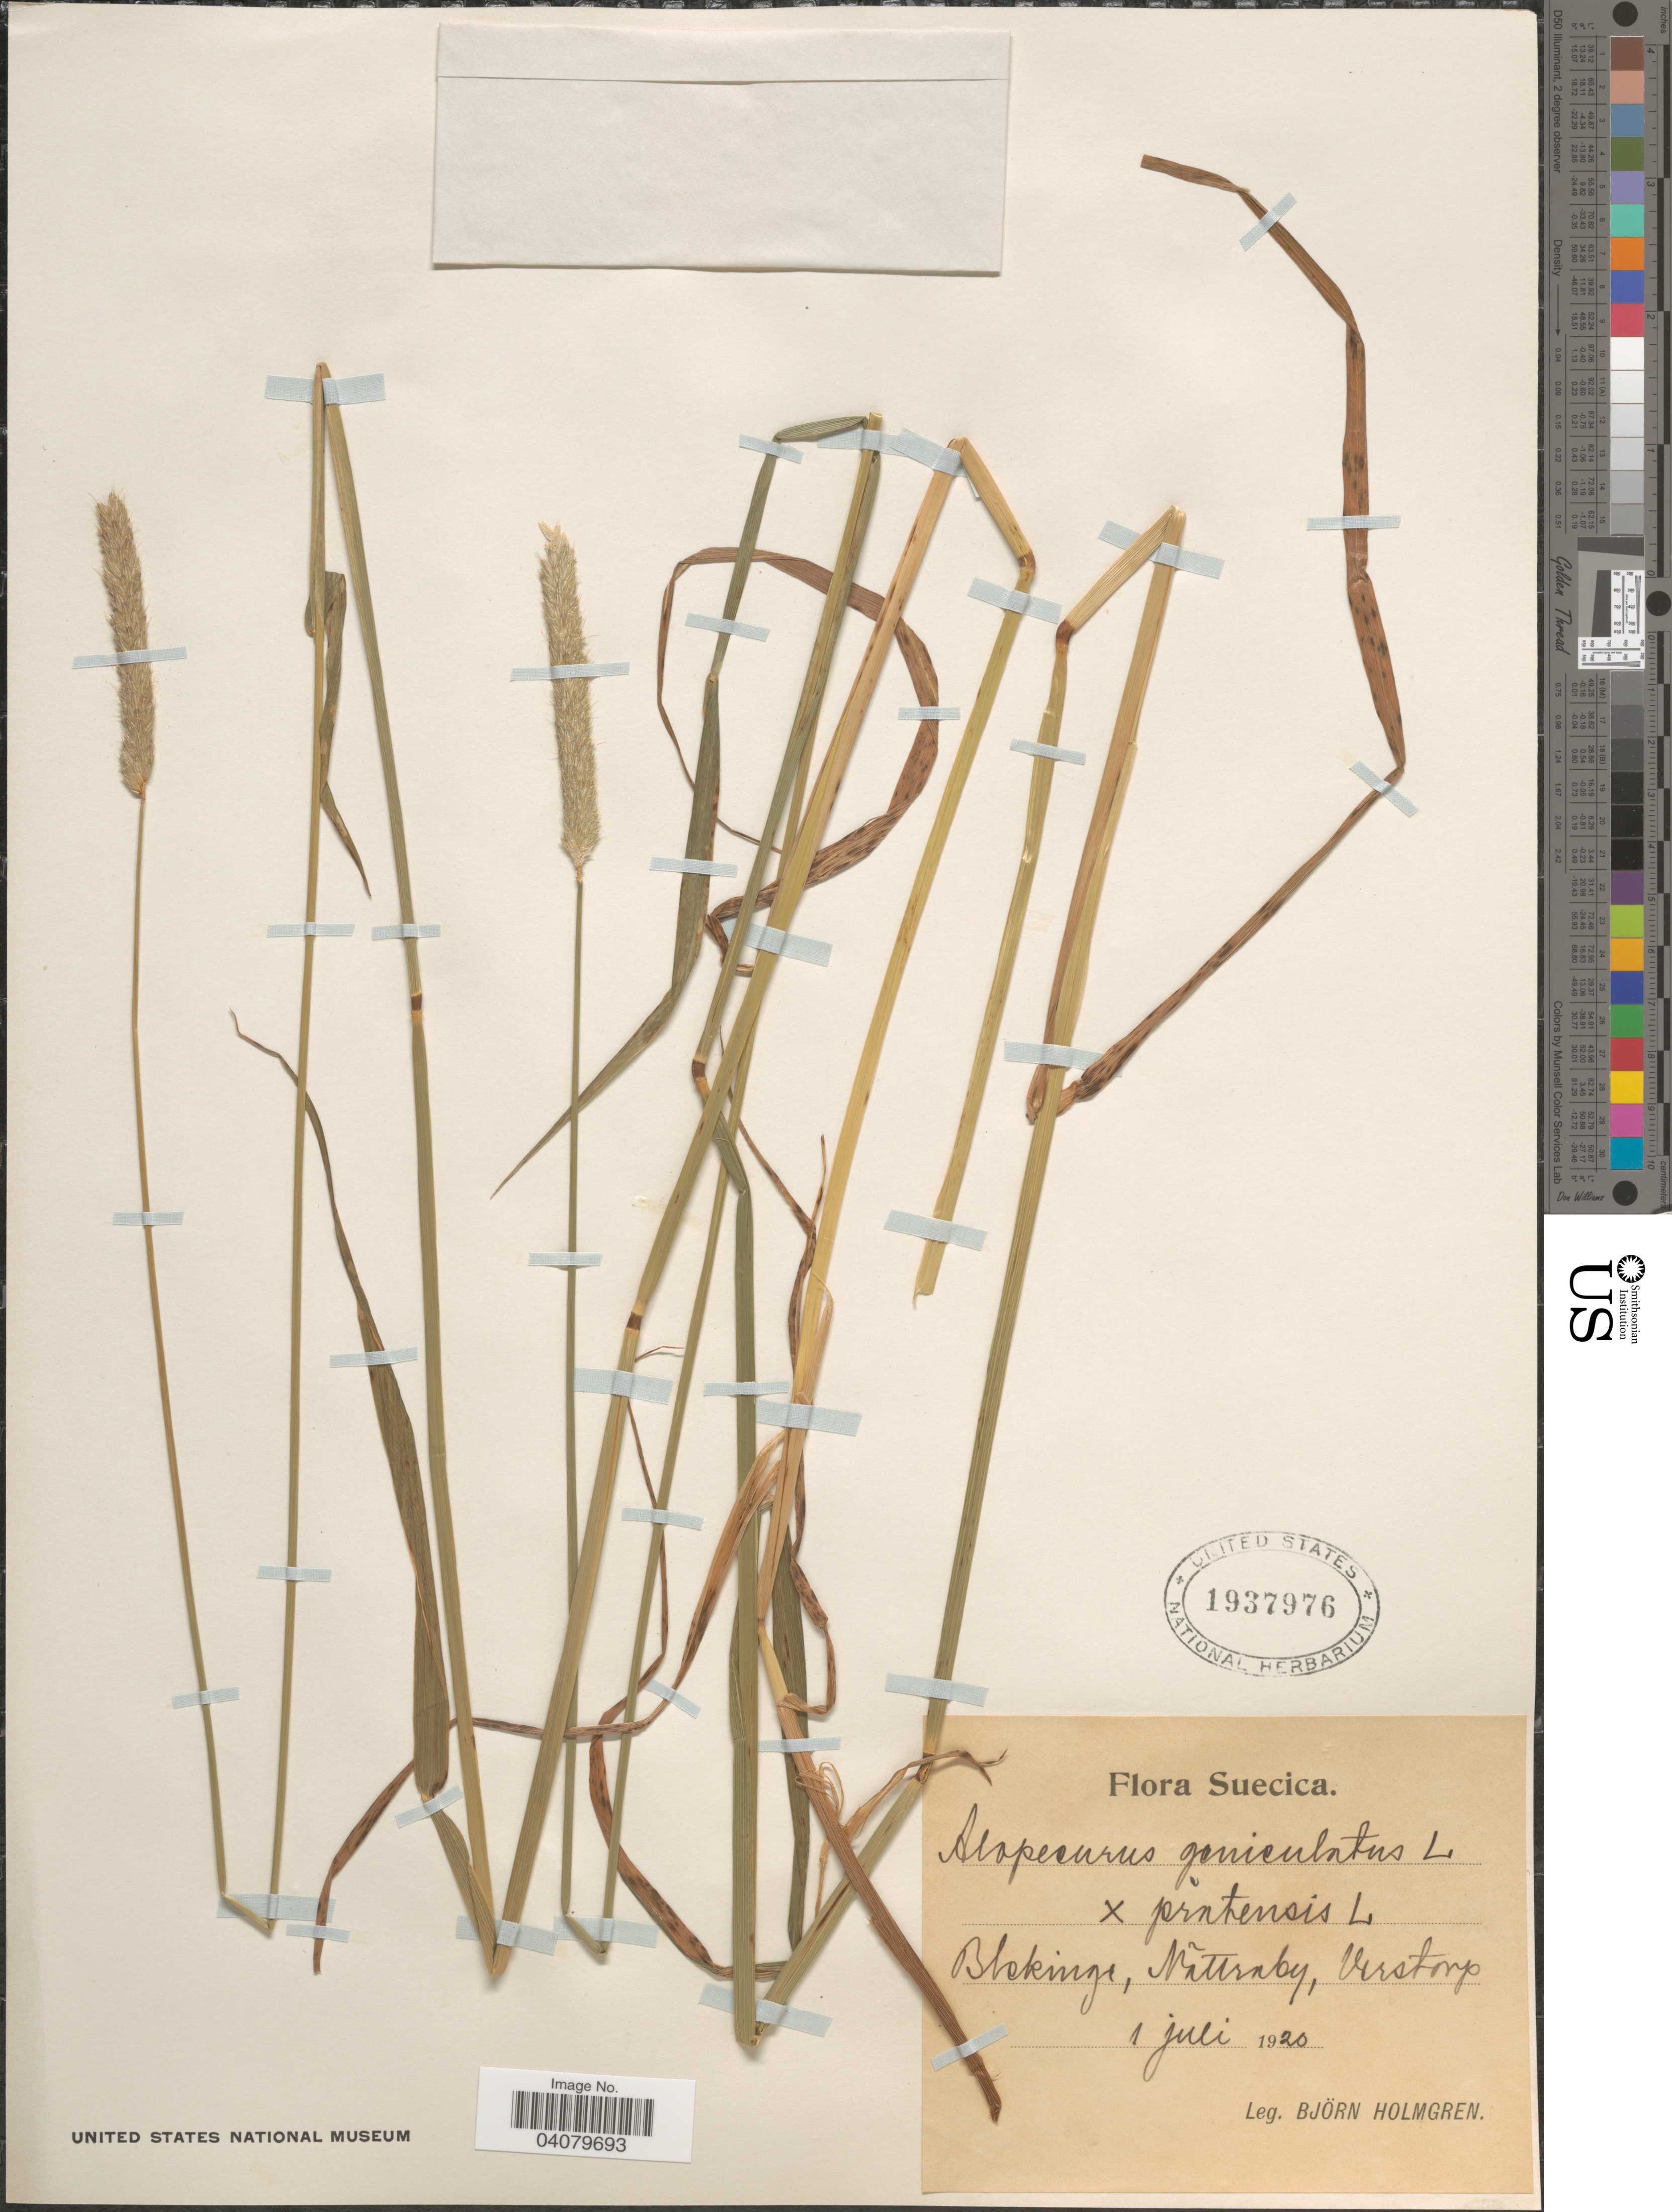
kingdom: Plantae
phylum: Tracheophyta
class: Liliopsida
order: Poales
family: Poaceae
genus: Alopecurus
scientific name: Alopecurus sp.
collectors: B. Holmgren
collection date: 1920-07-01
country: Sweden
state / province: Blekinge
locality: Suecica. Vãttraby, Verstorp.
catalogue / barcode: US 1937976